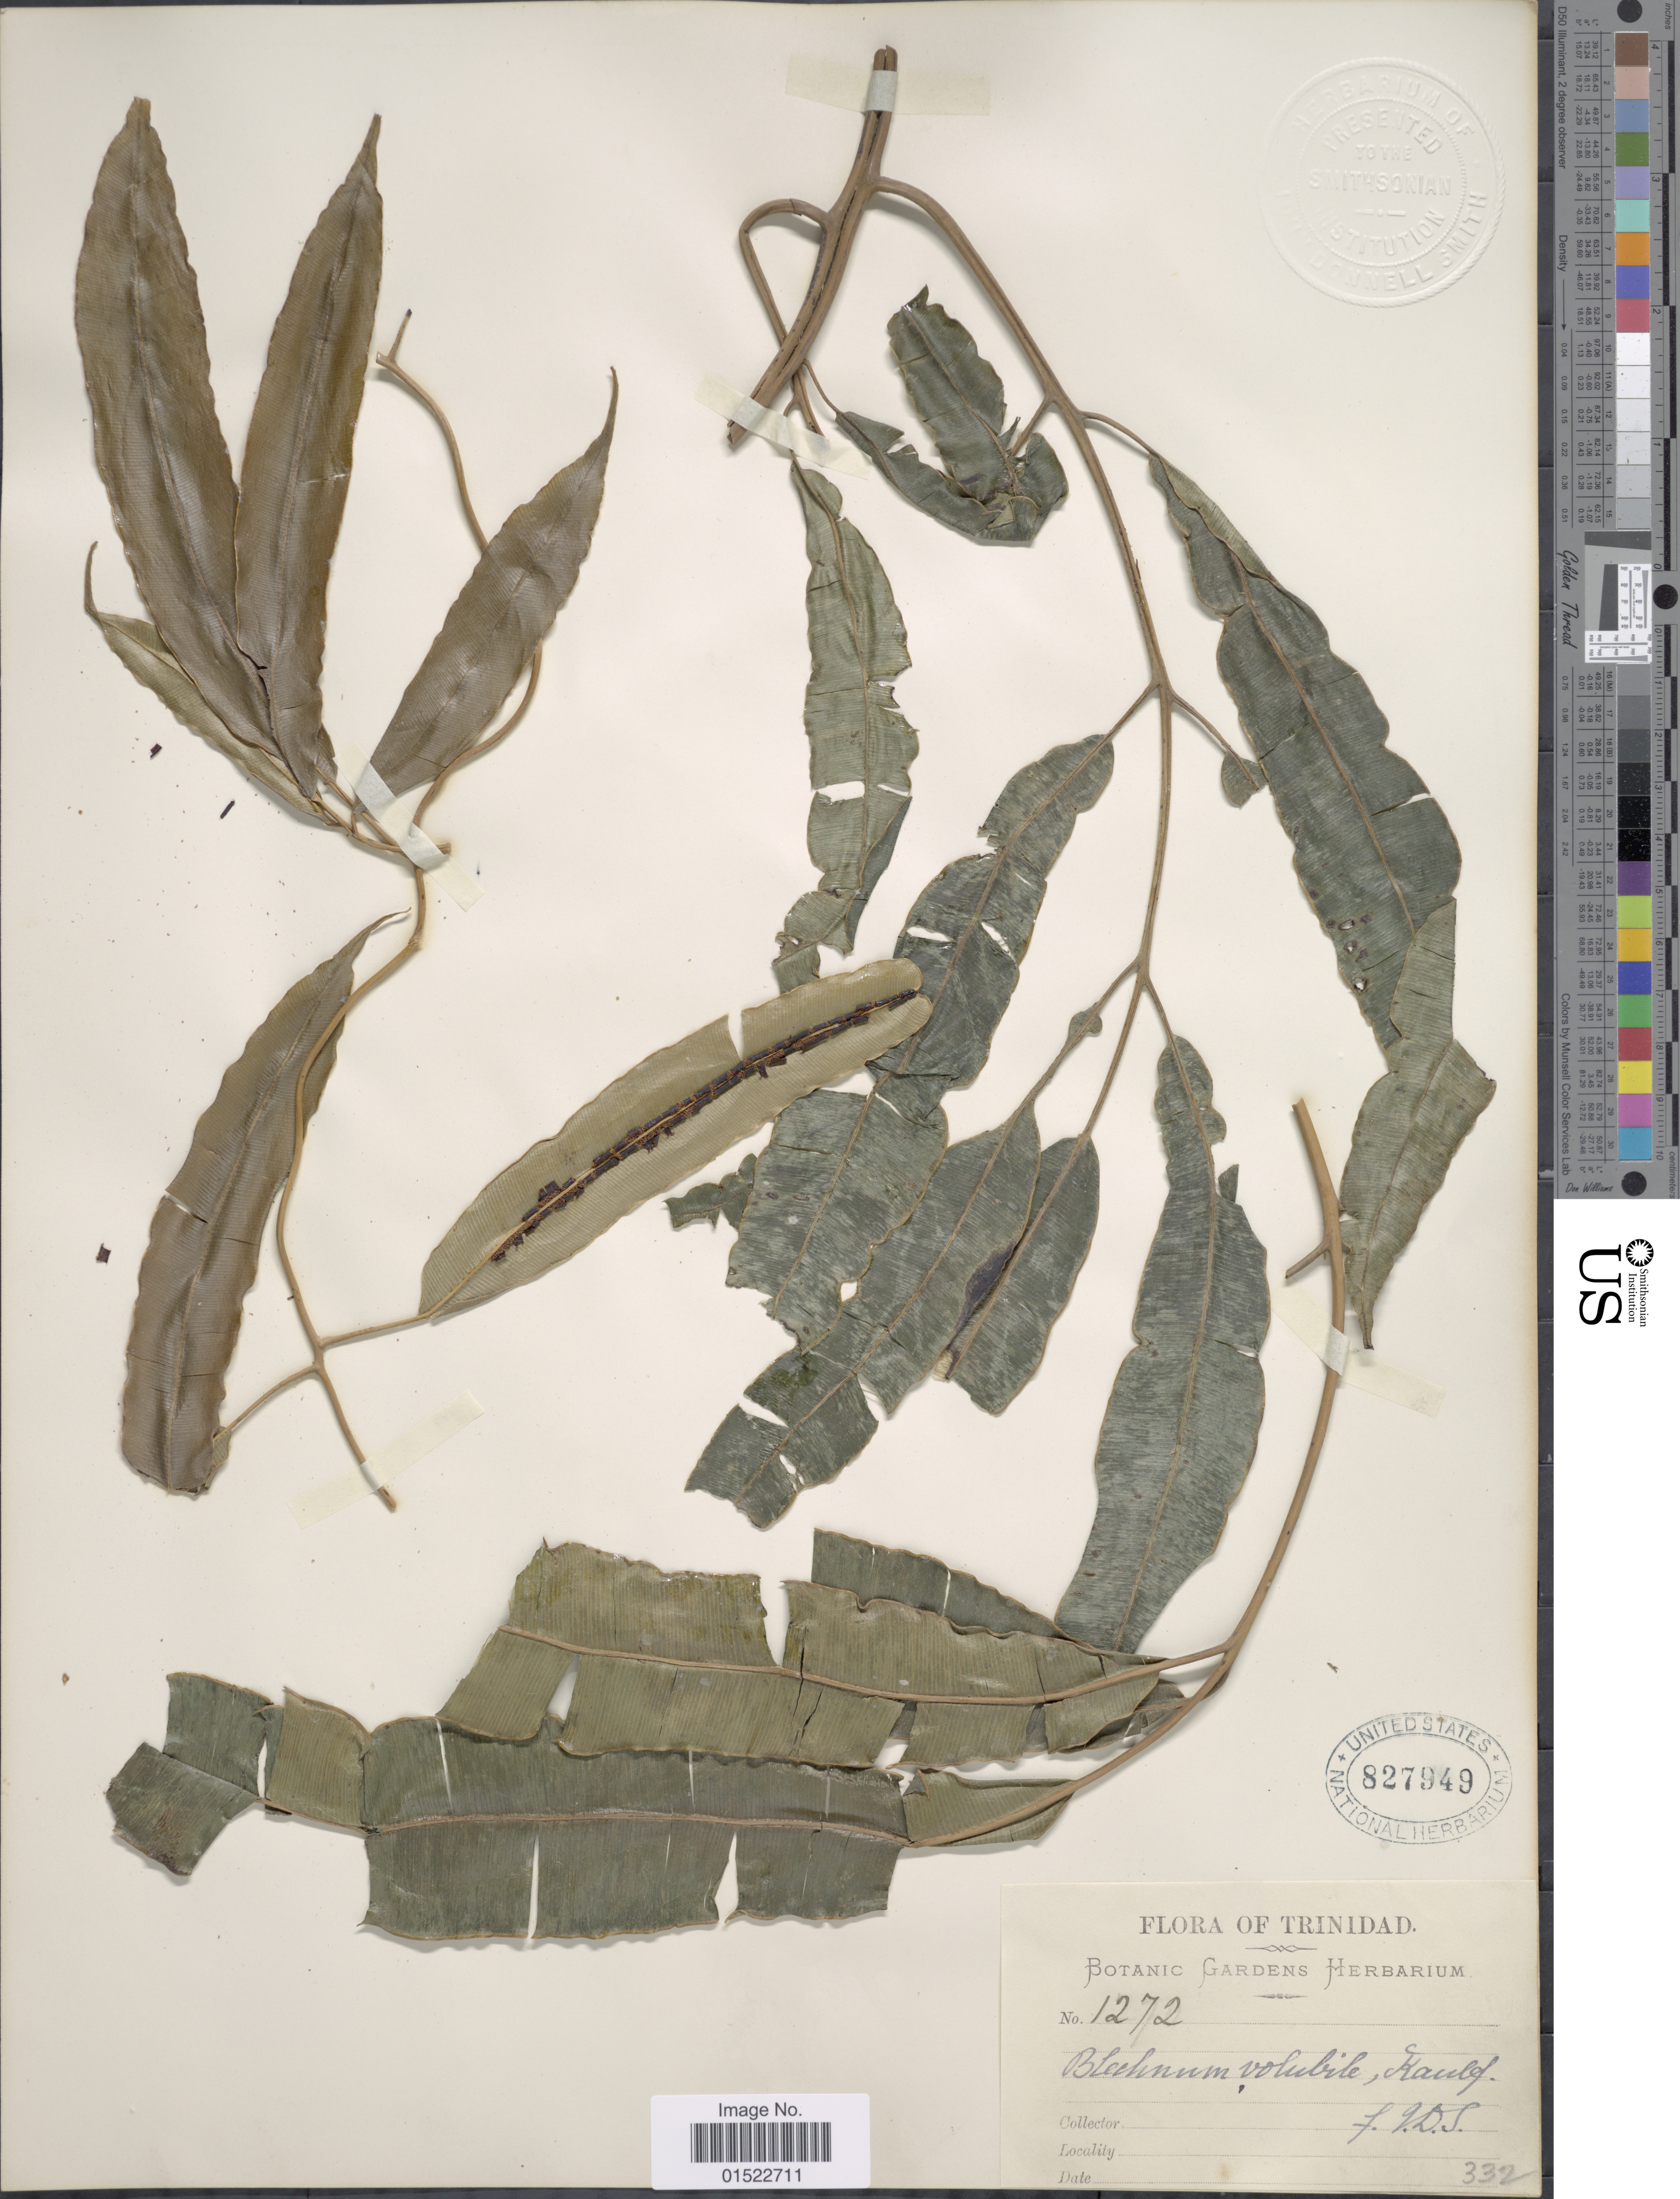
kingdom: Plantae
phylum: Tracheophyta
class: Polypodiopsida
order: Polypodiales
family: Blechnaceae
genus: Salpichlaena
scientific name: Salpichlaena volubilis subsp. volubilis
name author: (Kaulf.) J. Sm.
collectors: F. W. J.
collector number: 1272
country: Trinidad and Tobago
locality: Trinidad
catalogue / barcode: US 827949